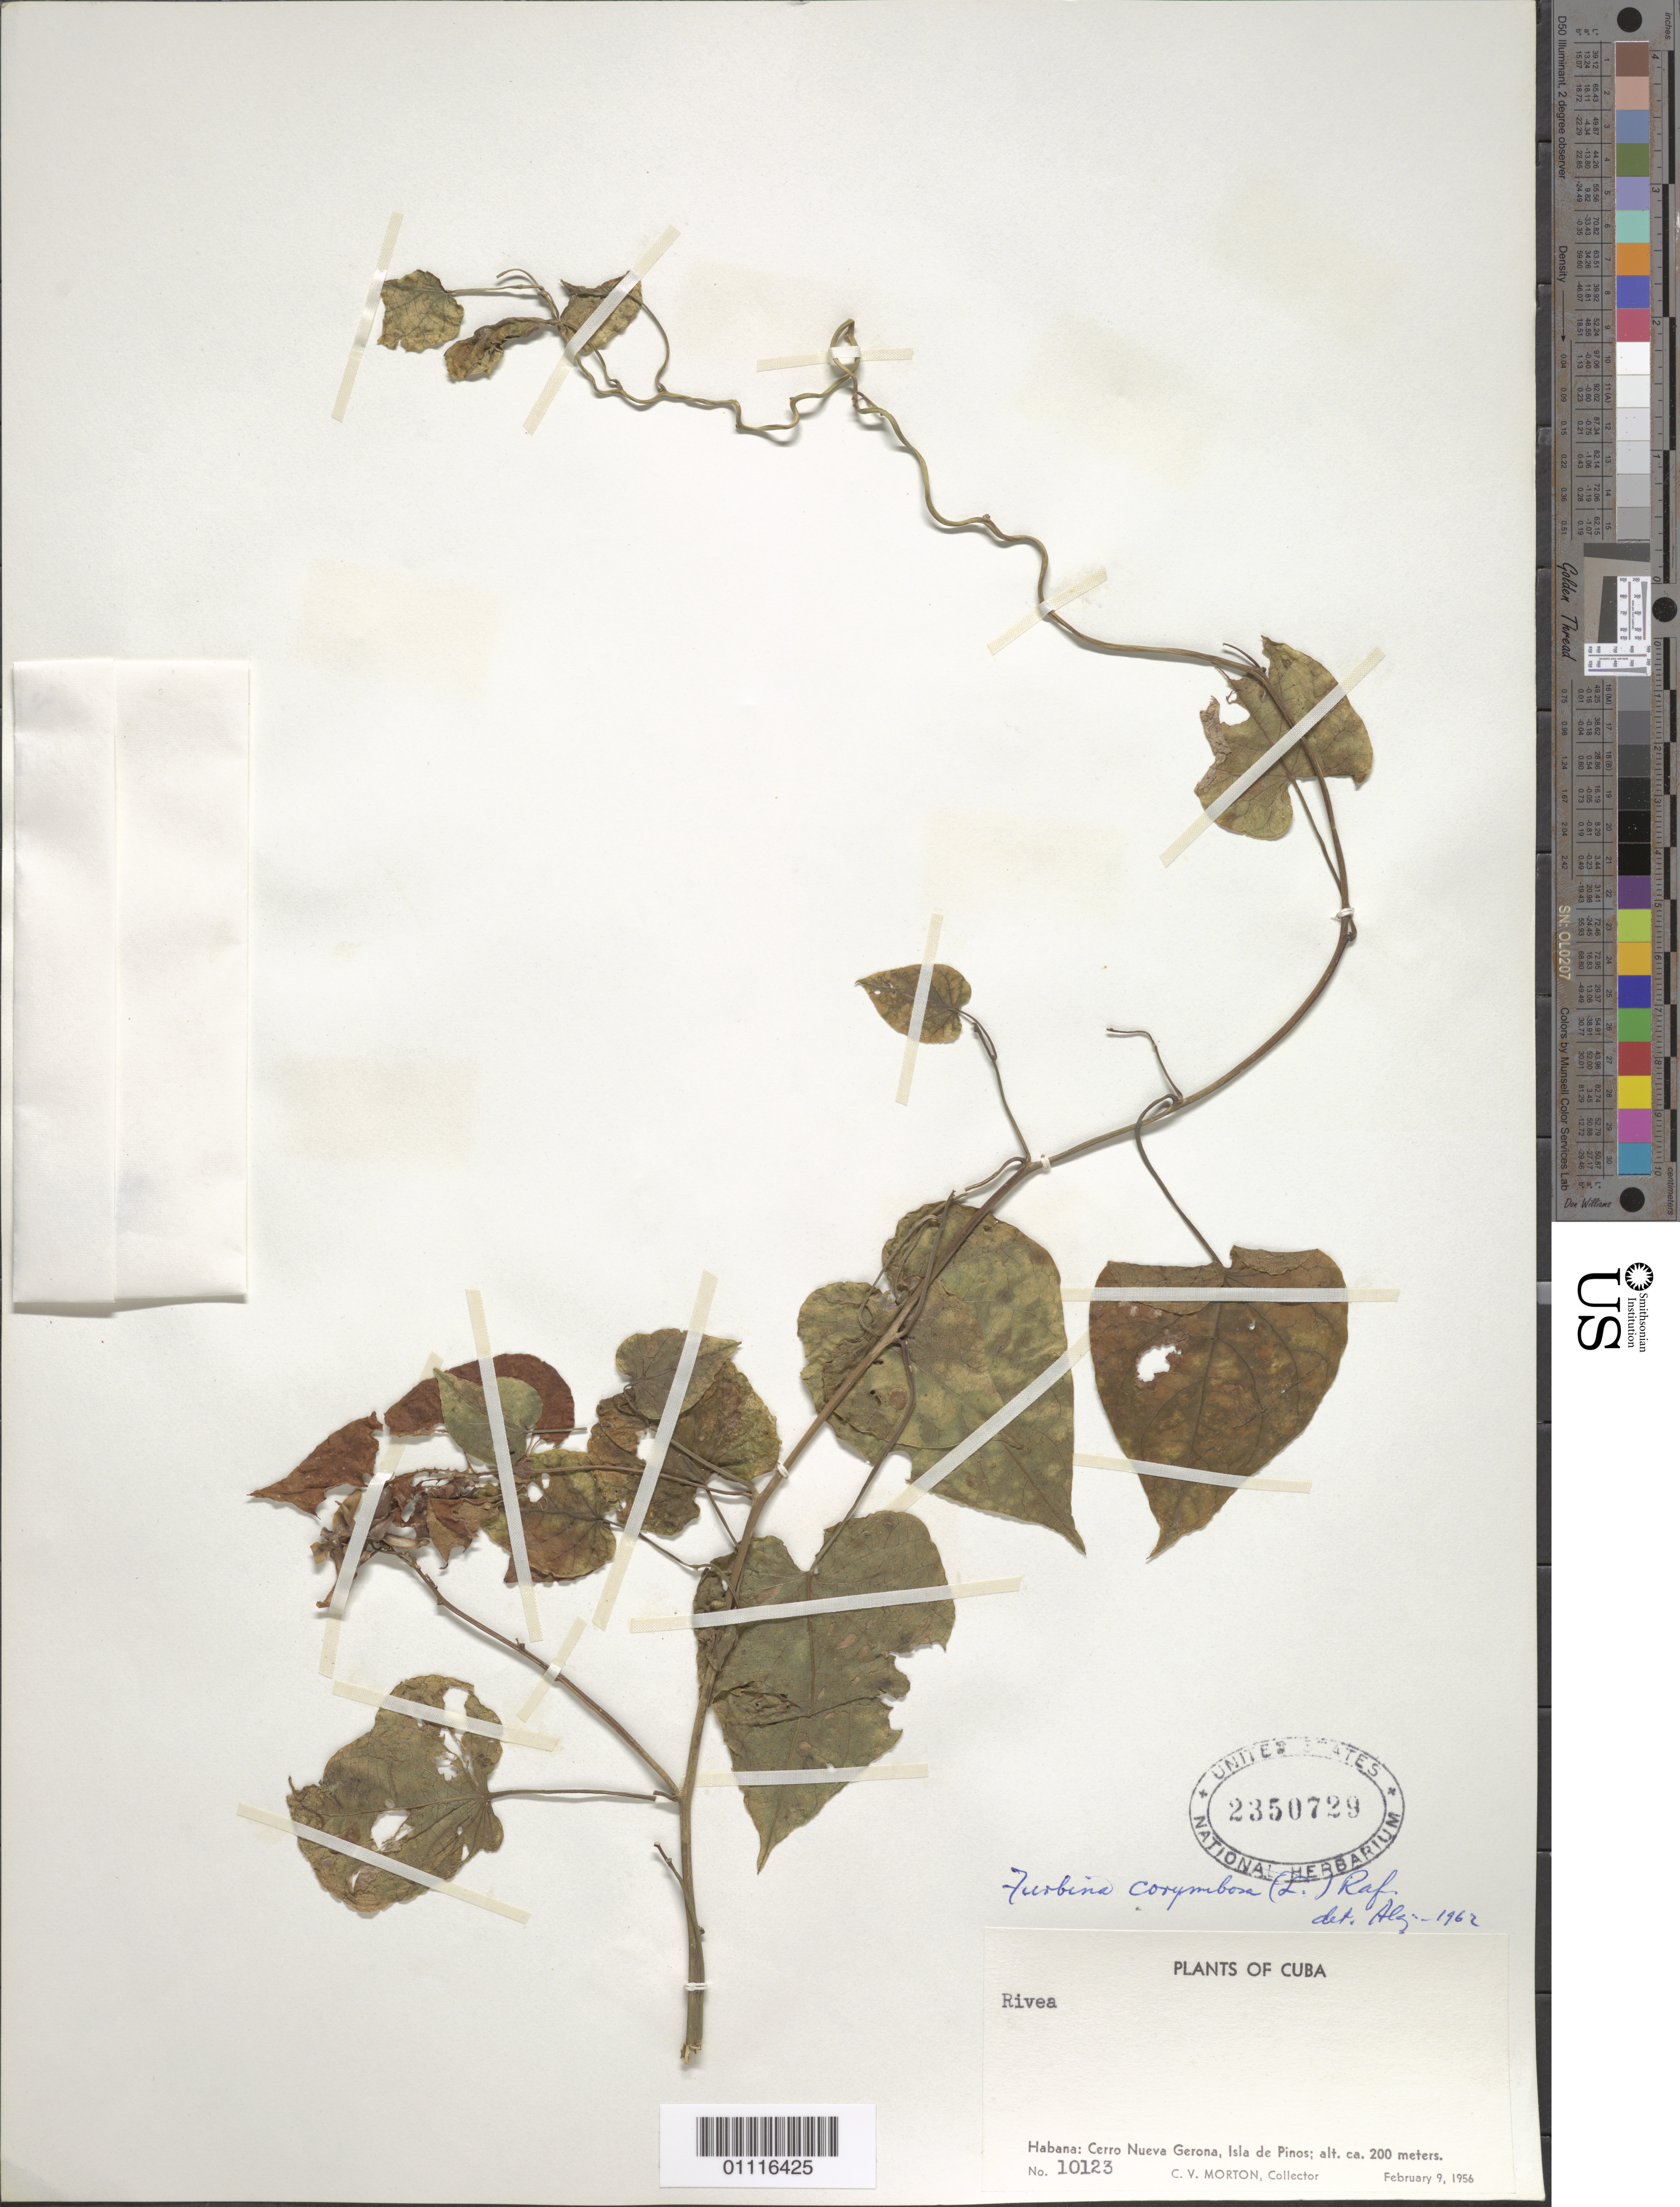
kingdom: Plantae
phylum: Tracheophyta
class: Magnoliopsida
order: Solanales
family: Convolvulaceae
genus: Turbina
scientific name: Turbina corymbosa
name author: (L.) Raf.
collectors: C. V. Morton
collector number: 10123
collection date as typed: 09 Feb 1956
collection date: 1956-02-09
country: Cuba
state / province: Isla de La Juventud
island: Isla de la Juventud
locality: Isle of Pines, Cerro Nueva Gerona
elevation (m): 200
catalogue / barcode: US 2350729